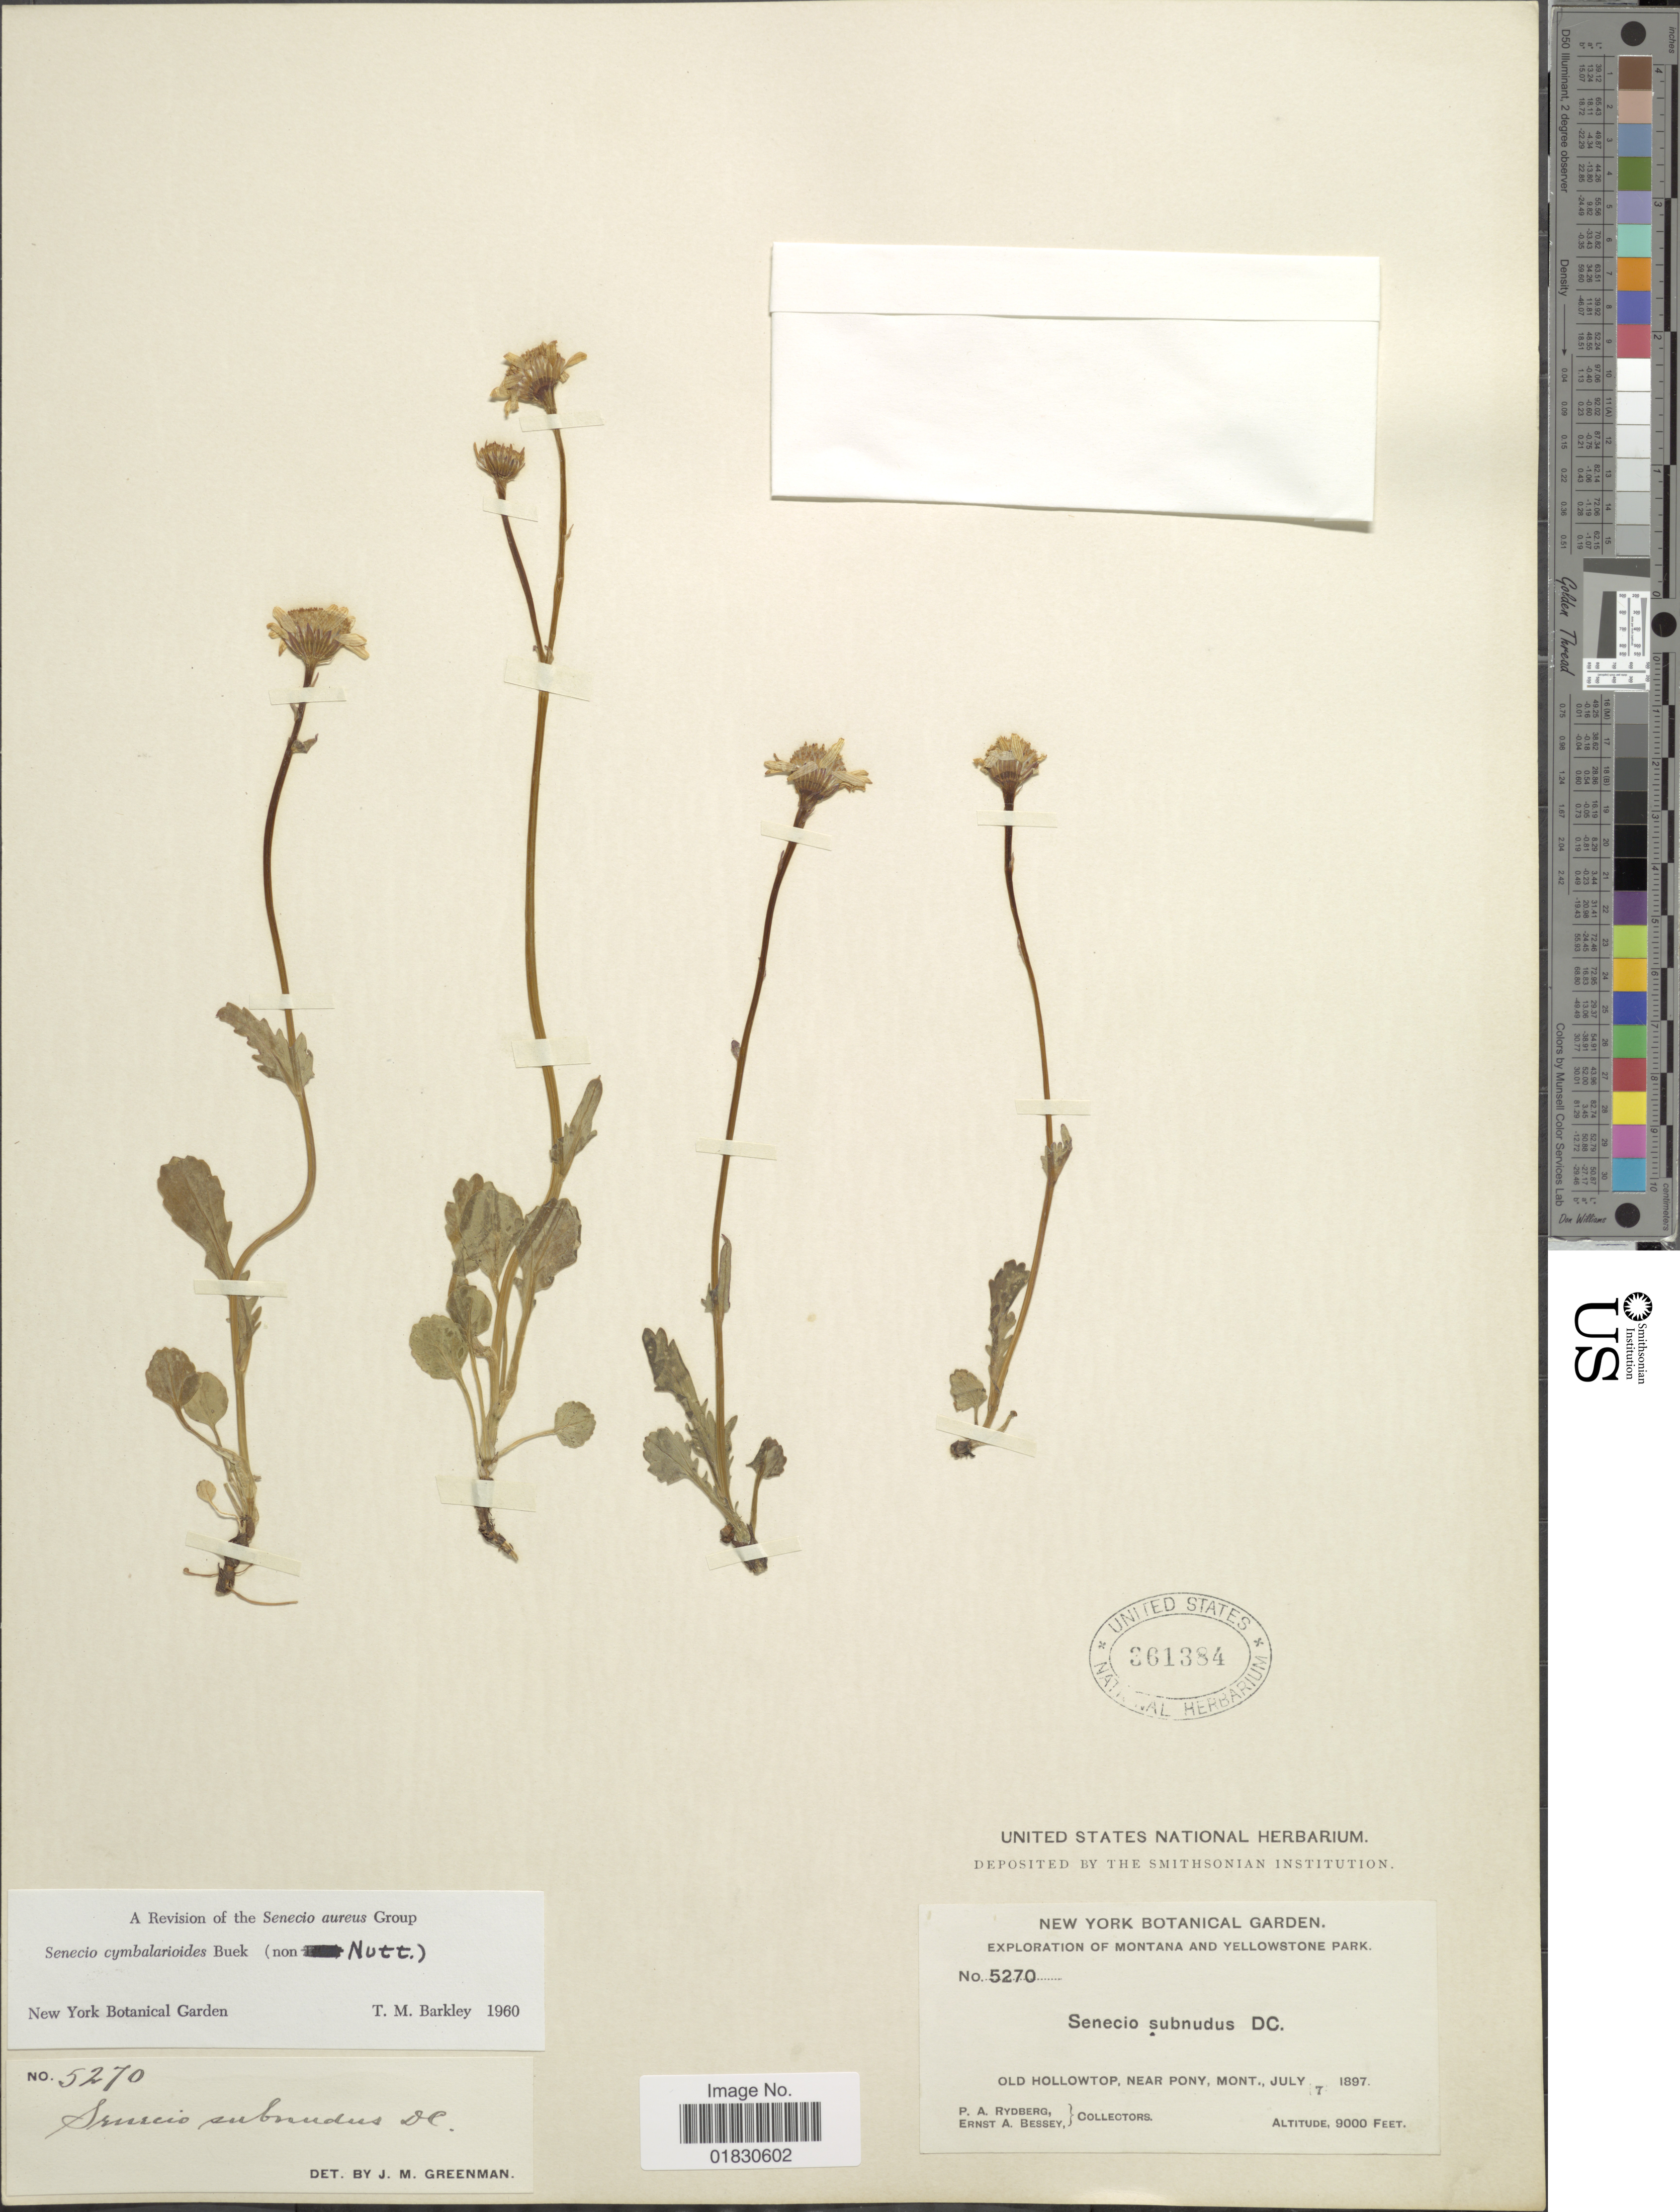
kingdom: Plantae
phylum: Tracheophyta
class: Magnoliopsida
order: Asterales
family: Asteraceae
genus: Packera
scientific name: Packera cymbalarioides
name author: (H. Buek) W.A. Weber & Á. Löve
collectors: P. A. Rydberg & E. A. Bessey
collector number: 5270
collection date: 1897-07-07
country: United States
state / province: Montana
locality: Montana and Yellowstone Park, Old Hollowtop, Near Pony, Mont.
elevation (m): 2743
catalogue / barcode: US 361384